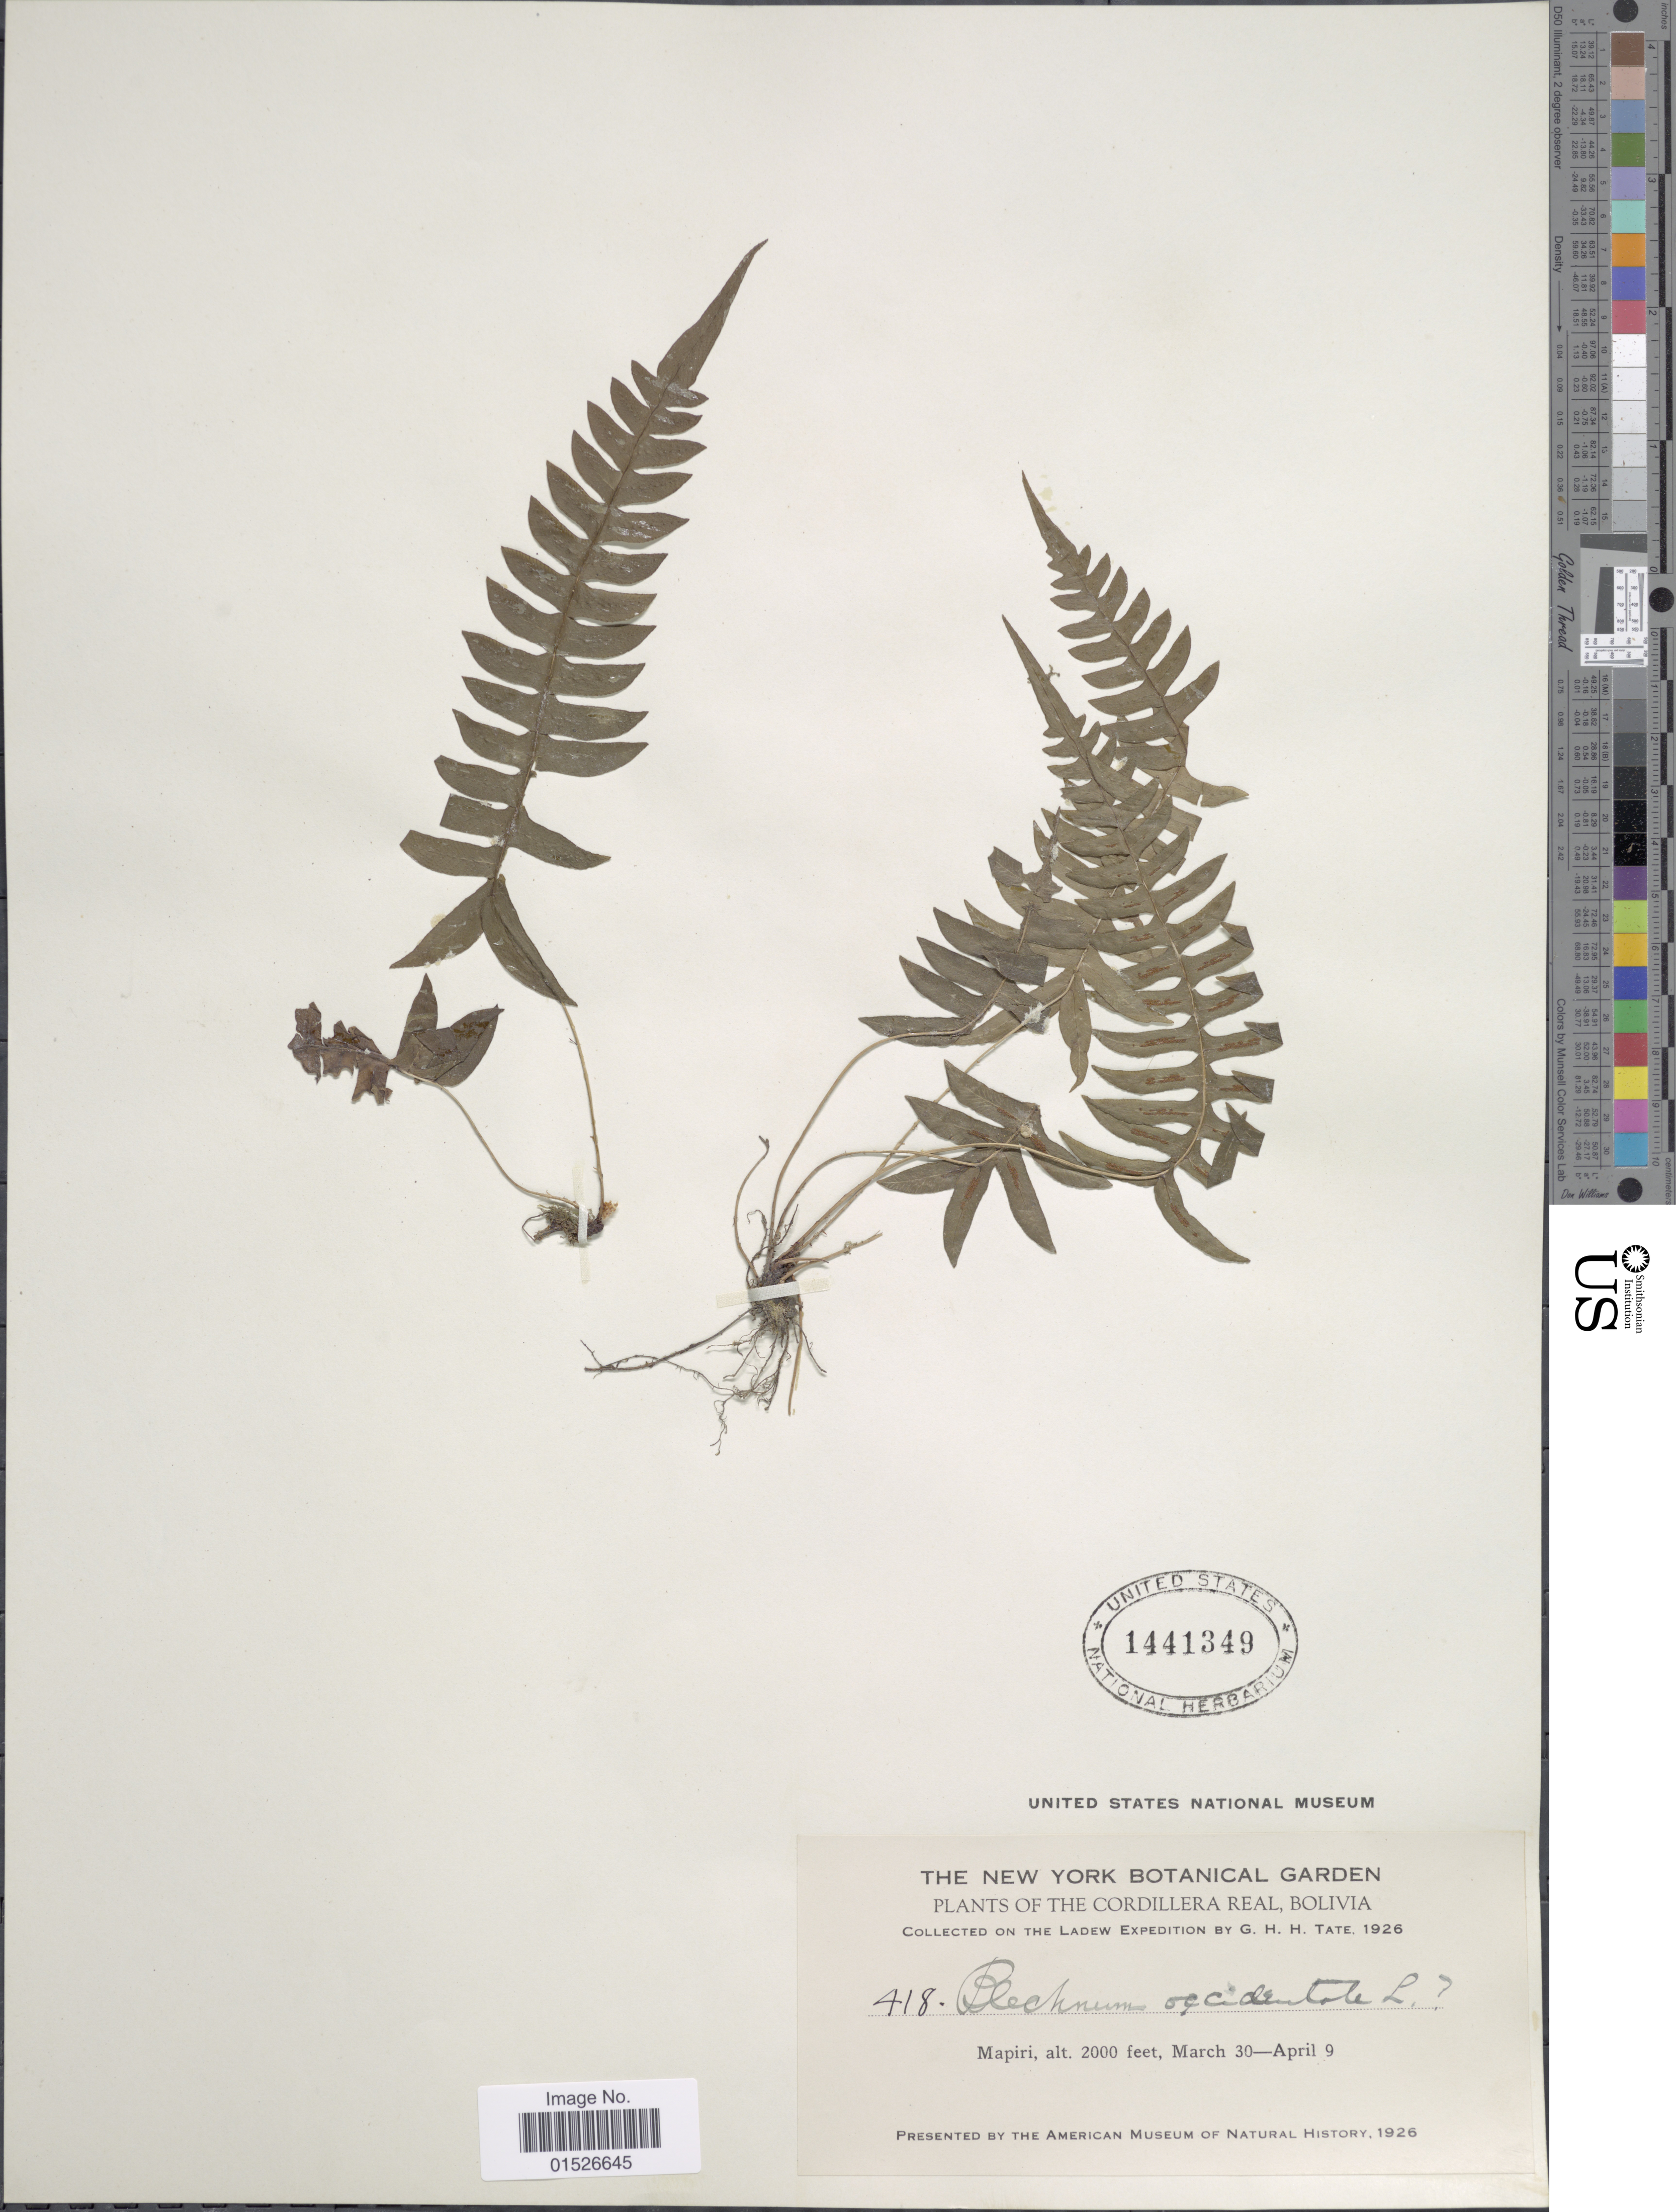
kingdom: Plantae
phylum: Tracheophyta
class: Polypodiopsida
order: Polypodiales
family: Blechnaceae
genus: Blechnum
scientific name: Blechnum occidentale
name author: L.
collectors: G. Tate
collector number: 418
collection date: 1926-03-30/1926-04-09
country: Bolivia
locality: Cordillera real, Bolivia. Mapiri.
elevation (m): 610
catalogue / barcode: US 1441349